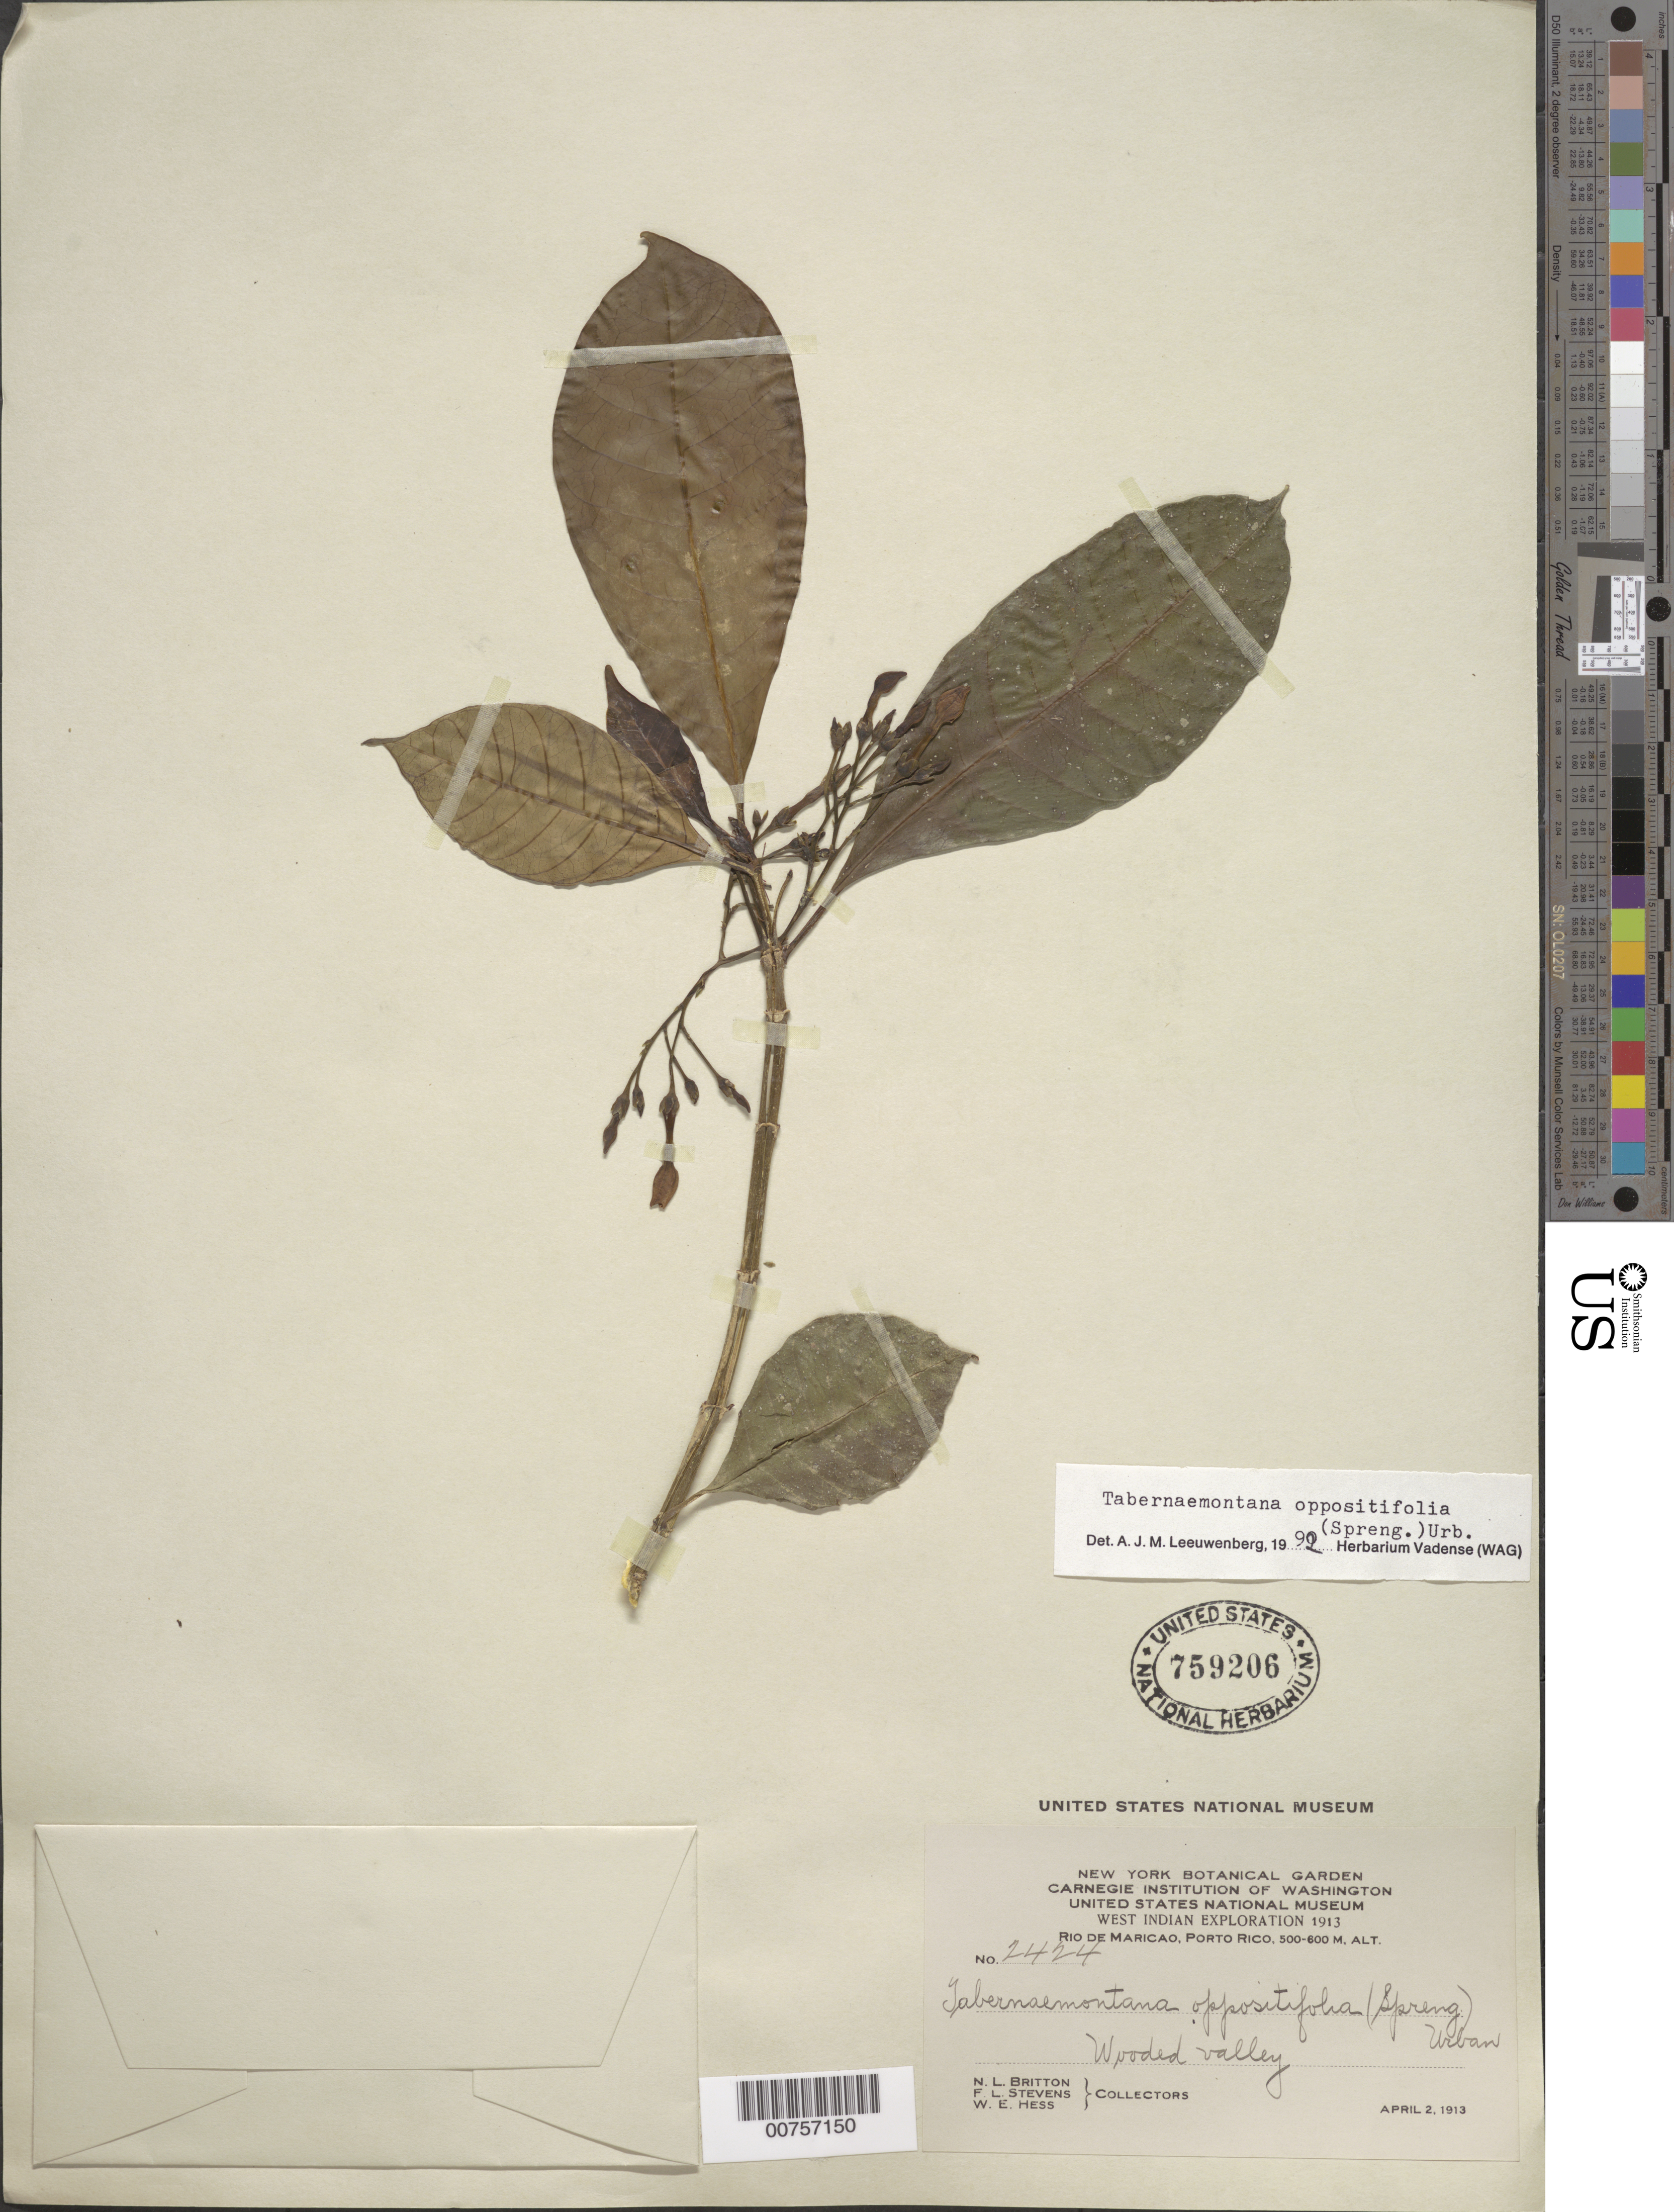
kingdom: Plantae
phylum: Tracheophyta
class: Magnoliopsida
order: Gentianales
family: Apocynaceae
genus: Tabernaemontana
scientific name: Tabernaemontana oppositifolia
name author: (Spreng.) Urb.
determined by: Leeuwenberg, A. J. M.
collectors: N. Britton, F. L. Stevens & W. Hess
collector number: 2424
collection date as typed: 02 Apr 1913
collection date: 1913-04-02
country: Puerto Rico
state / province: Maricao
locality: Rio Maricao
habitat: Wooded valley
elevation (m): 500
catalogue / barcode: US 759206